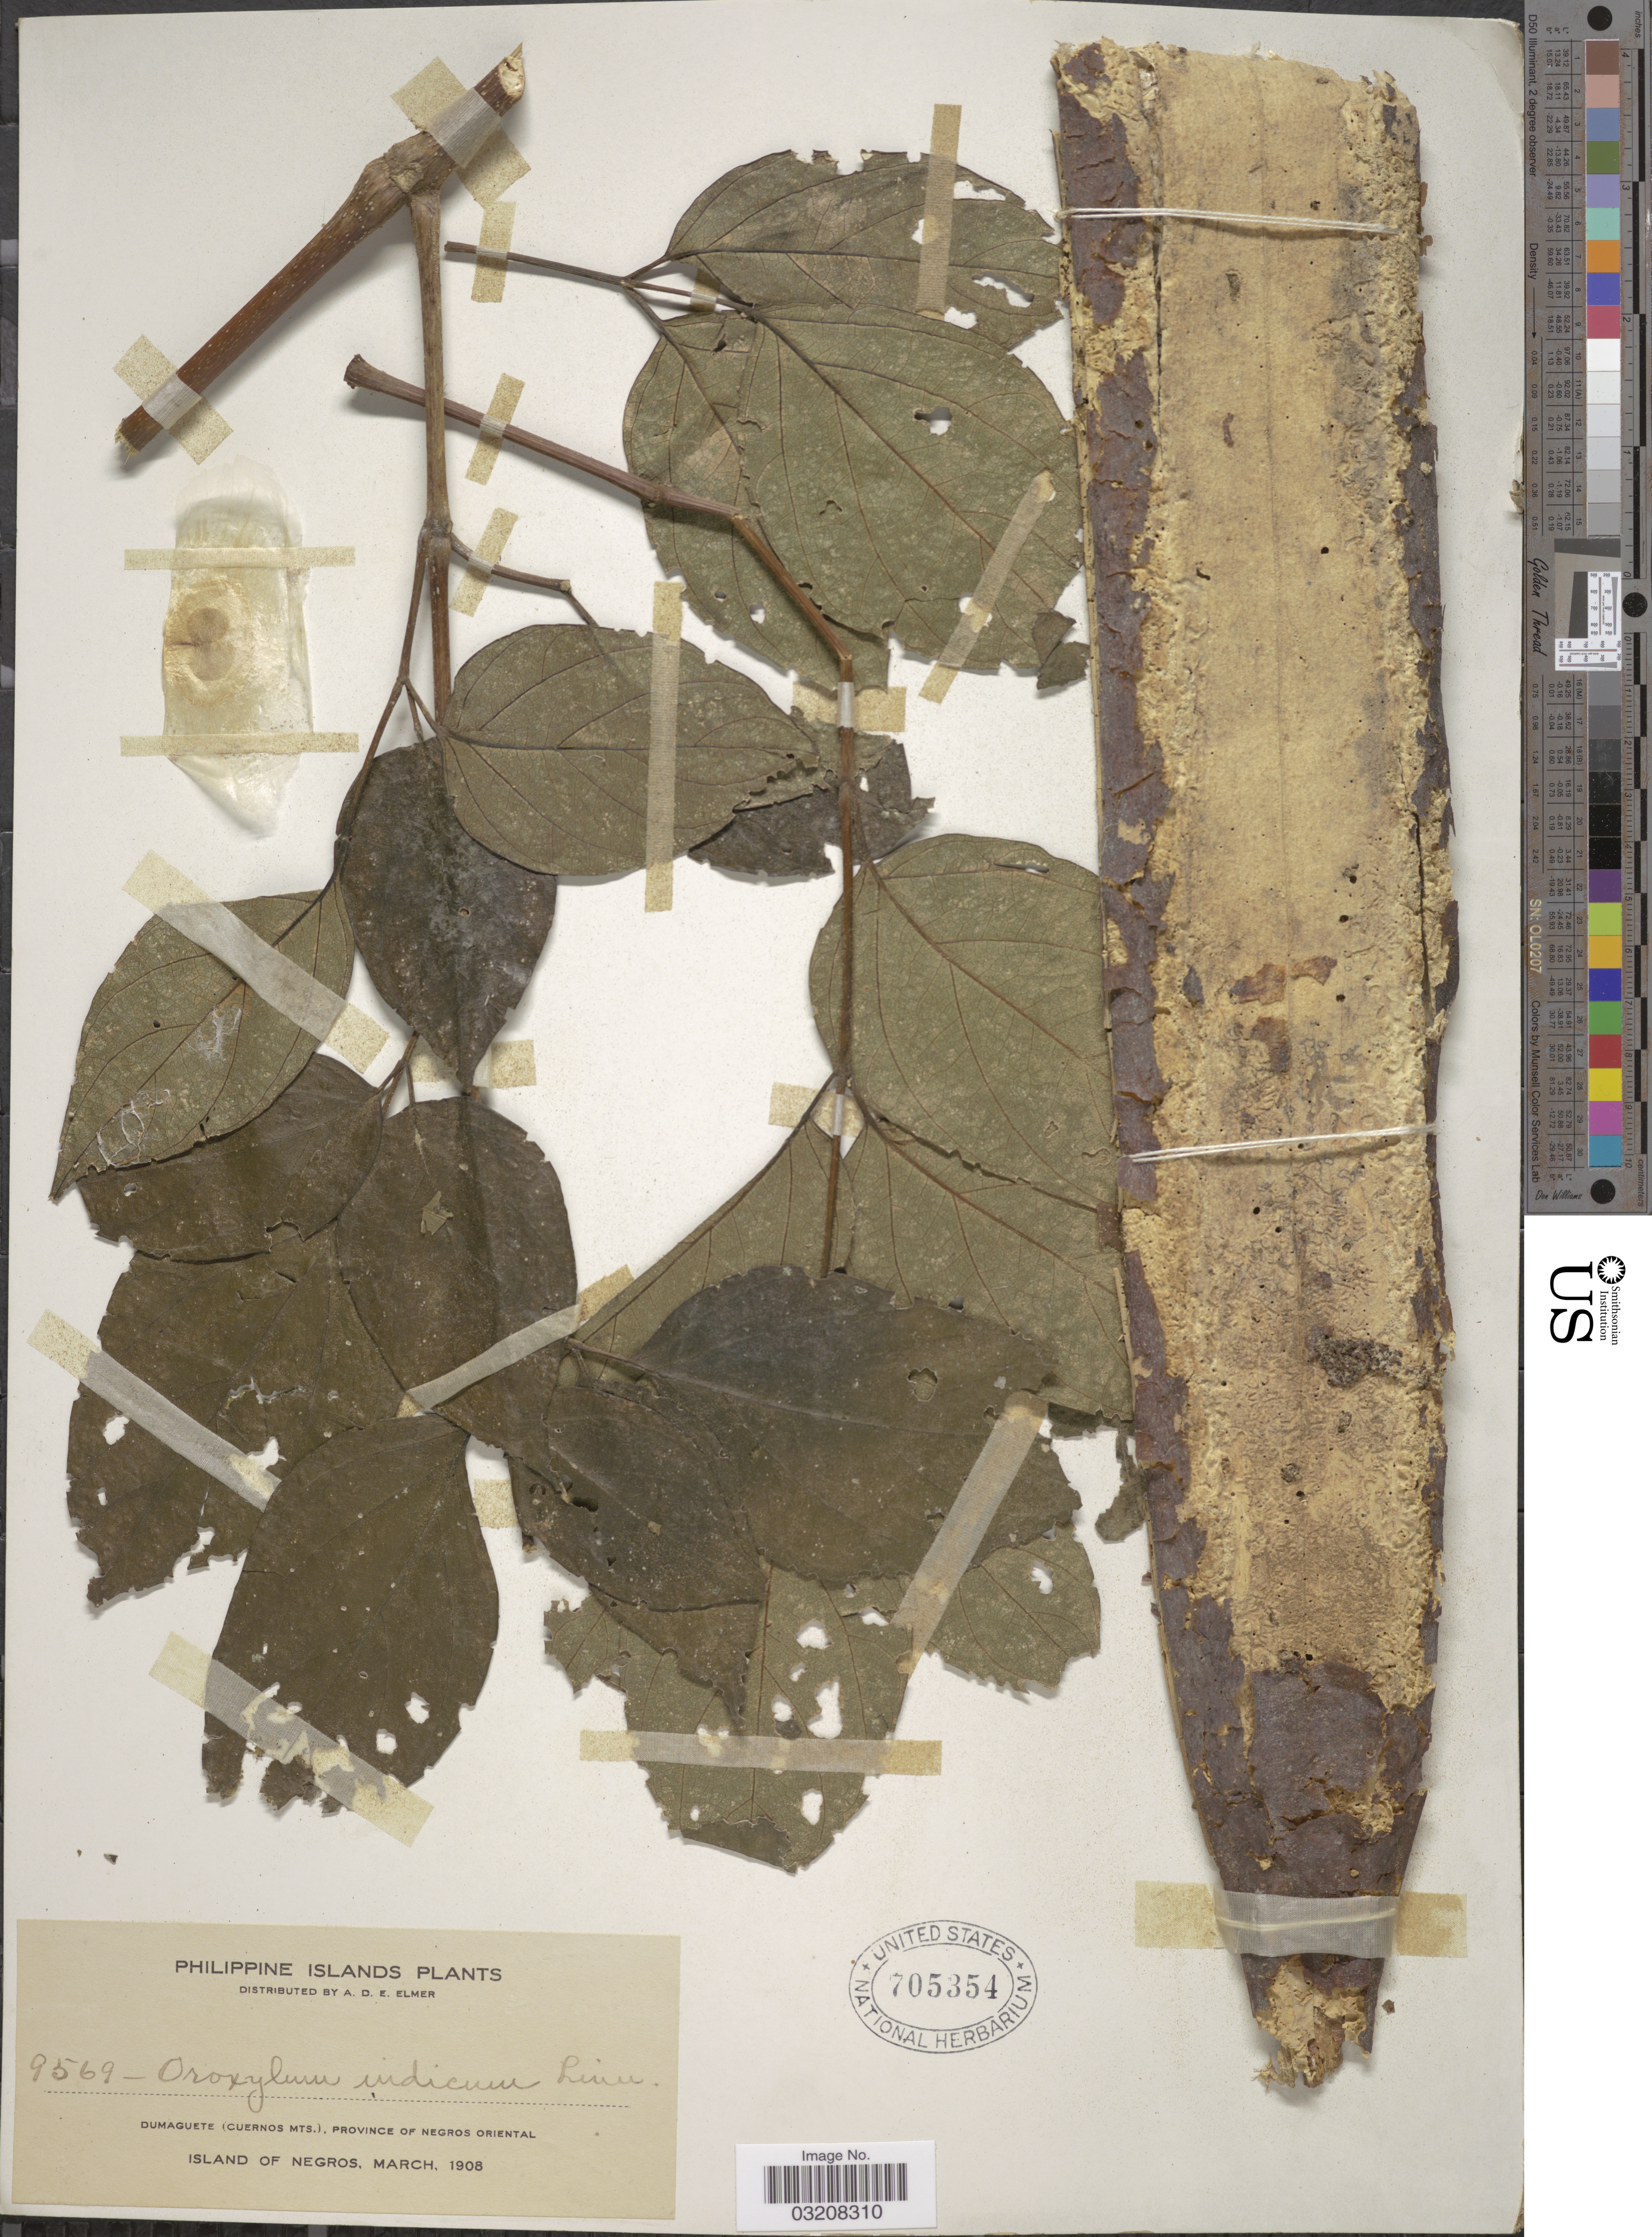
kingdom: Plantae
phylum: Tracheophyta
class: Magnoliopsida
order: Lamiales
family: Bignoniaceae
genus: Oroxylum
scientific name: Oroxylum indicum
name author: (L.) Kurz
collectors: A. D. E. Elmer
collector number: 9569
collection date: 1908-03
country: Philippines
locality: Philippine Islands. Dumaguete (Cuernos Mts.). Province of Negros Oriental. Island of Negros.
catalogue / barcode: US 705354